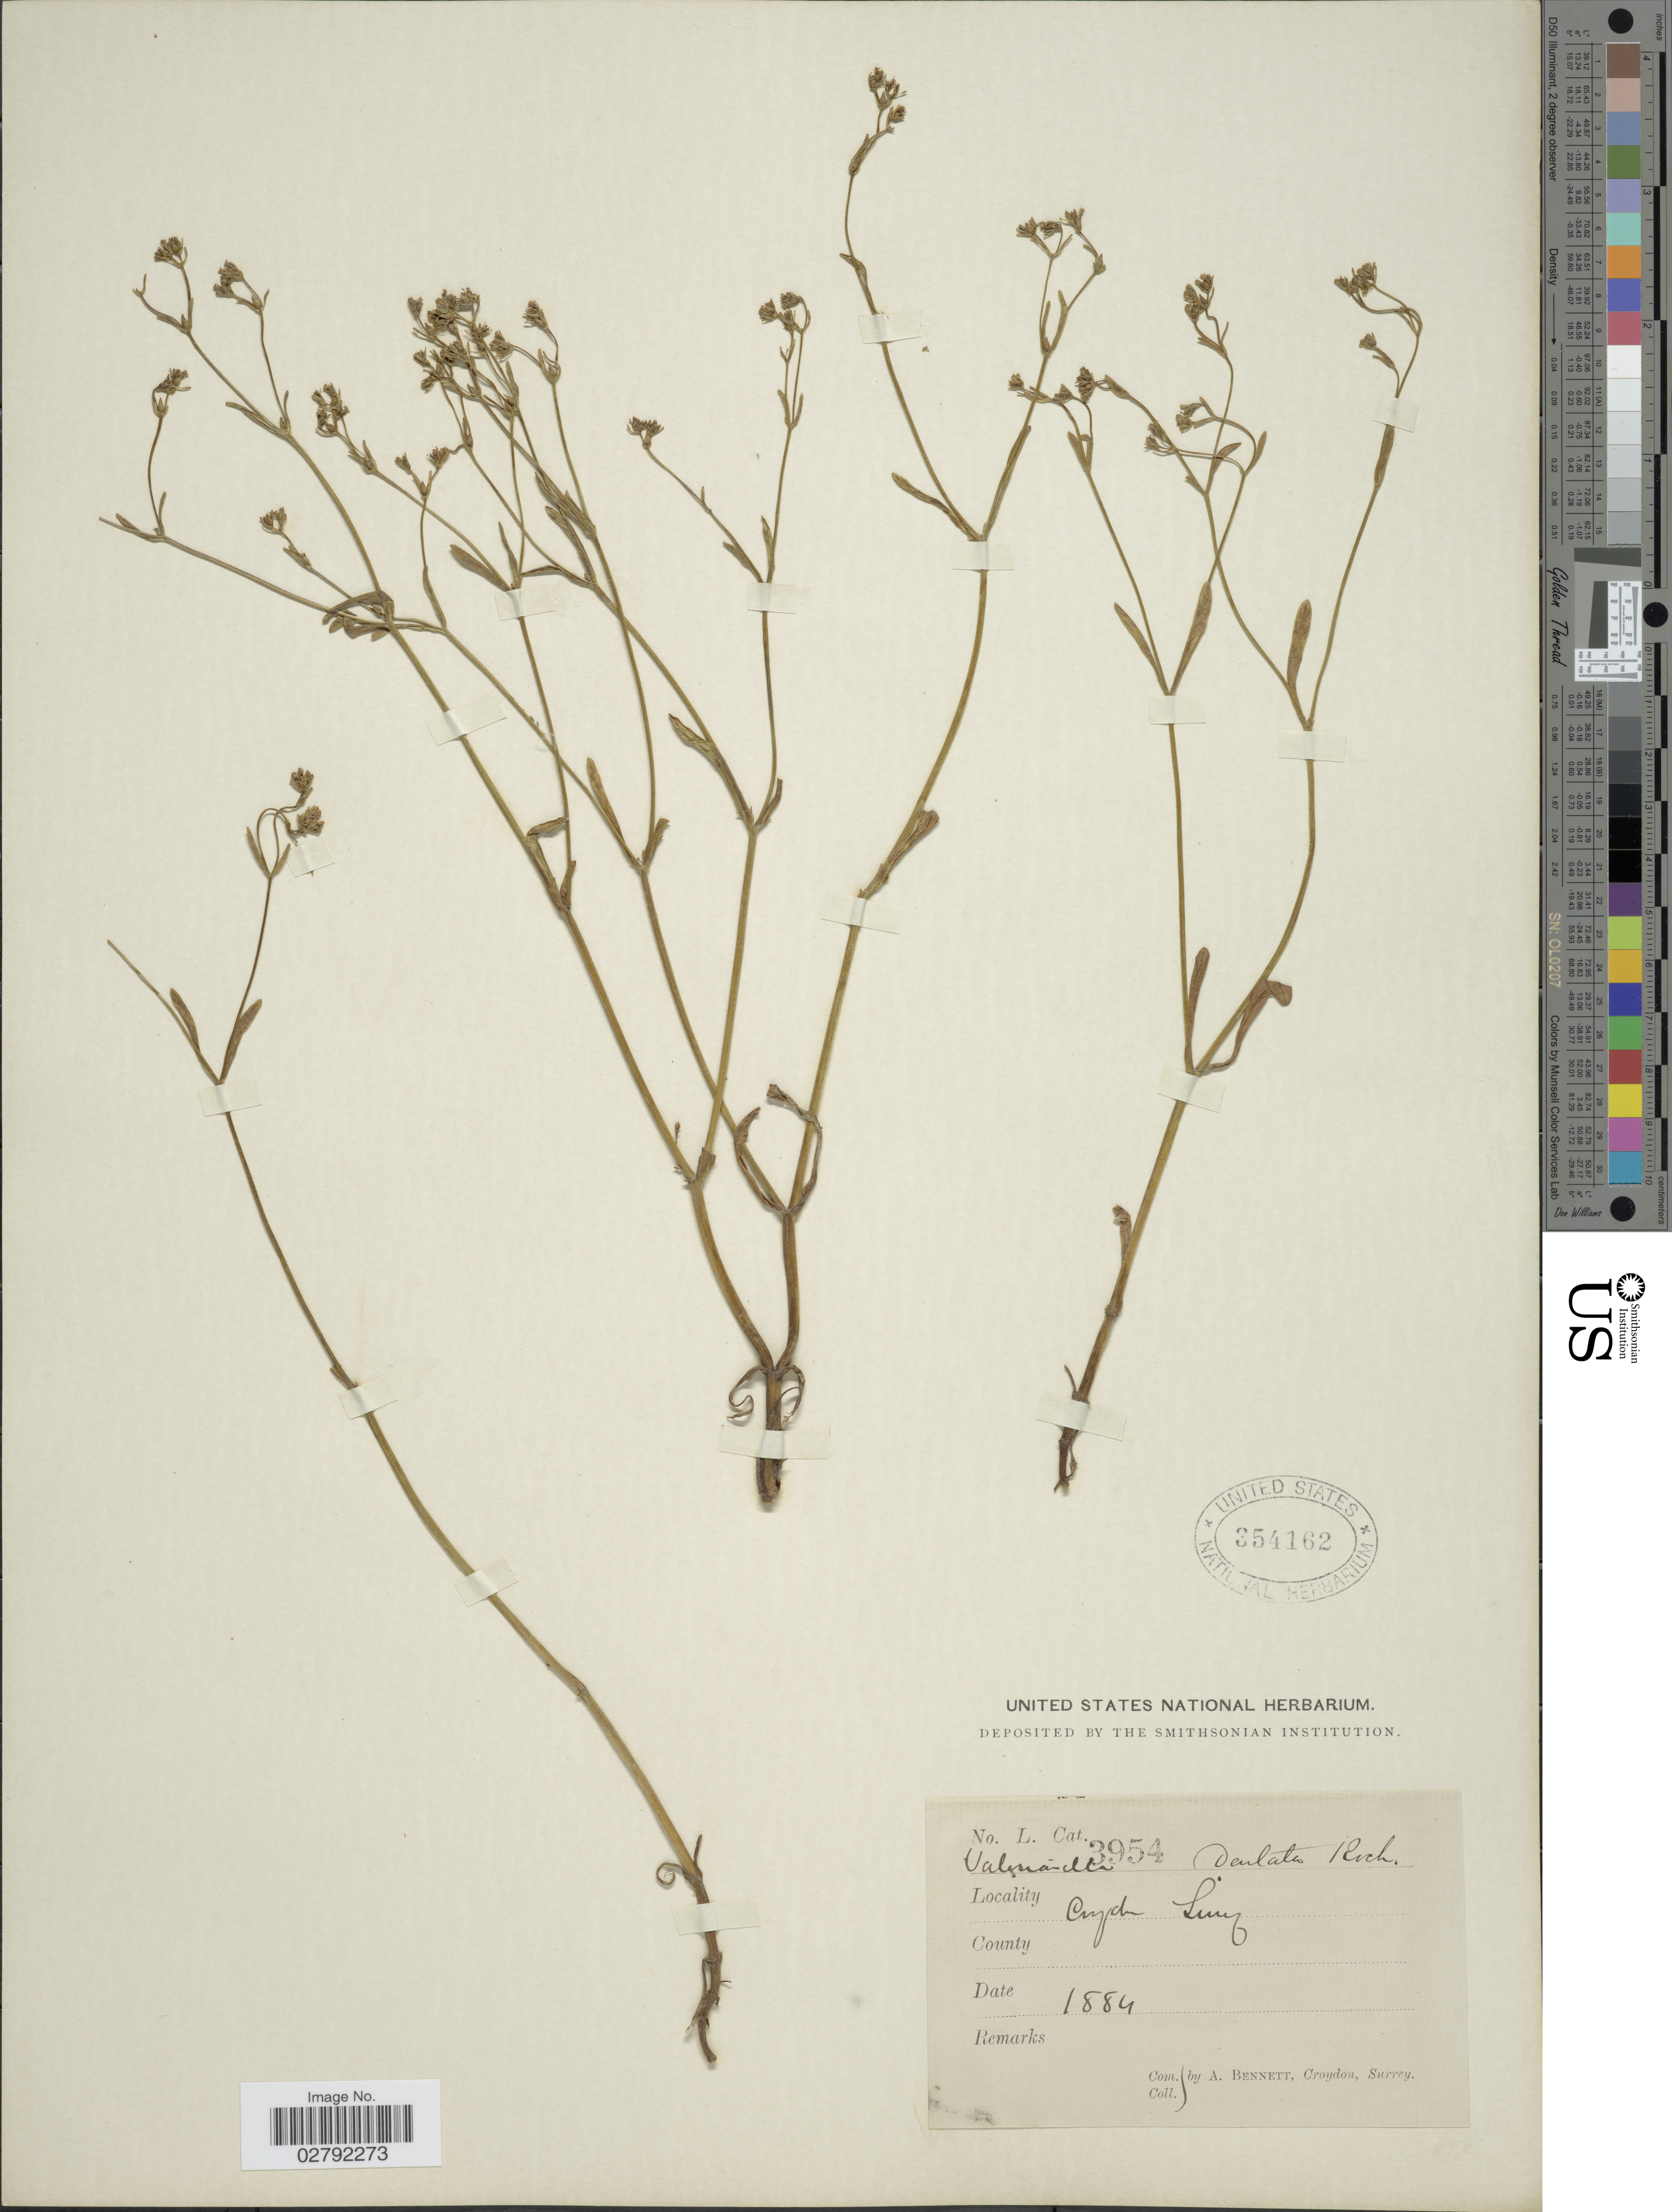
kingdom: Plantae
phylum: Tracheophyta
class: Magnoliopsida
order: Dipsacales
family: Caprifoliaceae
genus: Valerianella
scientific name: Valerianella dentata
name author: (L.) Pollich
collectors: A. Bennett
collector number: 3954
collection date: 1884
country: United Kingdom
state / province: England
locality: Croydon, Surrey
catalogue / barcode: US 354162